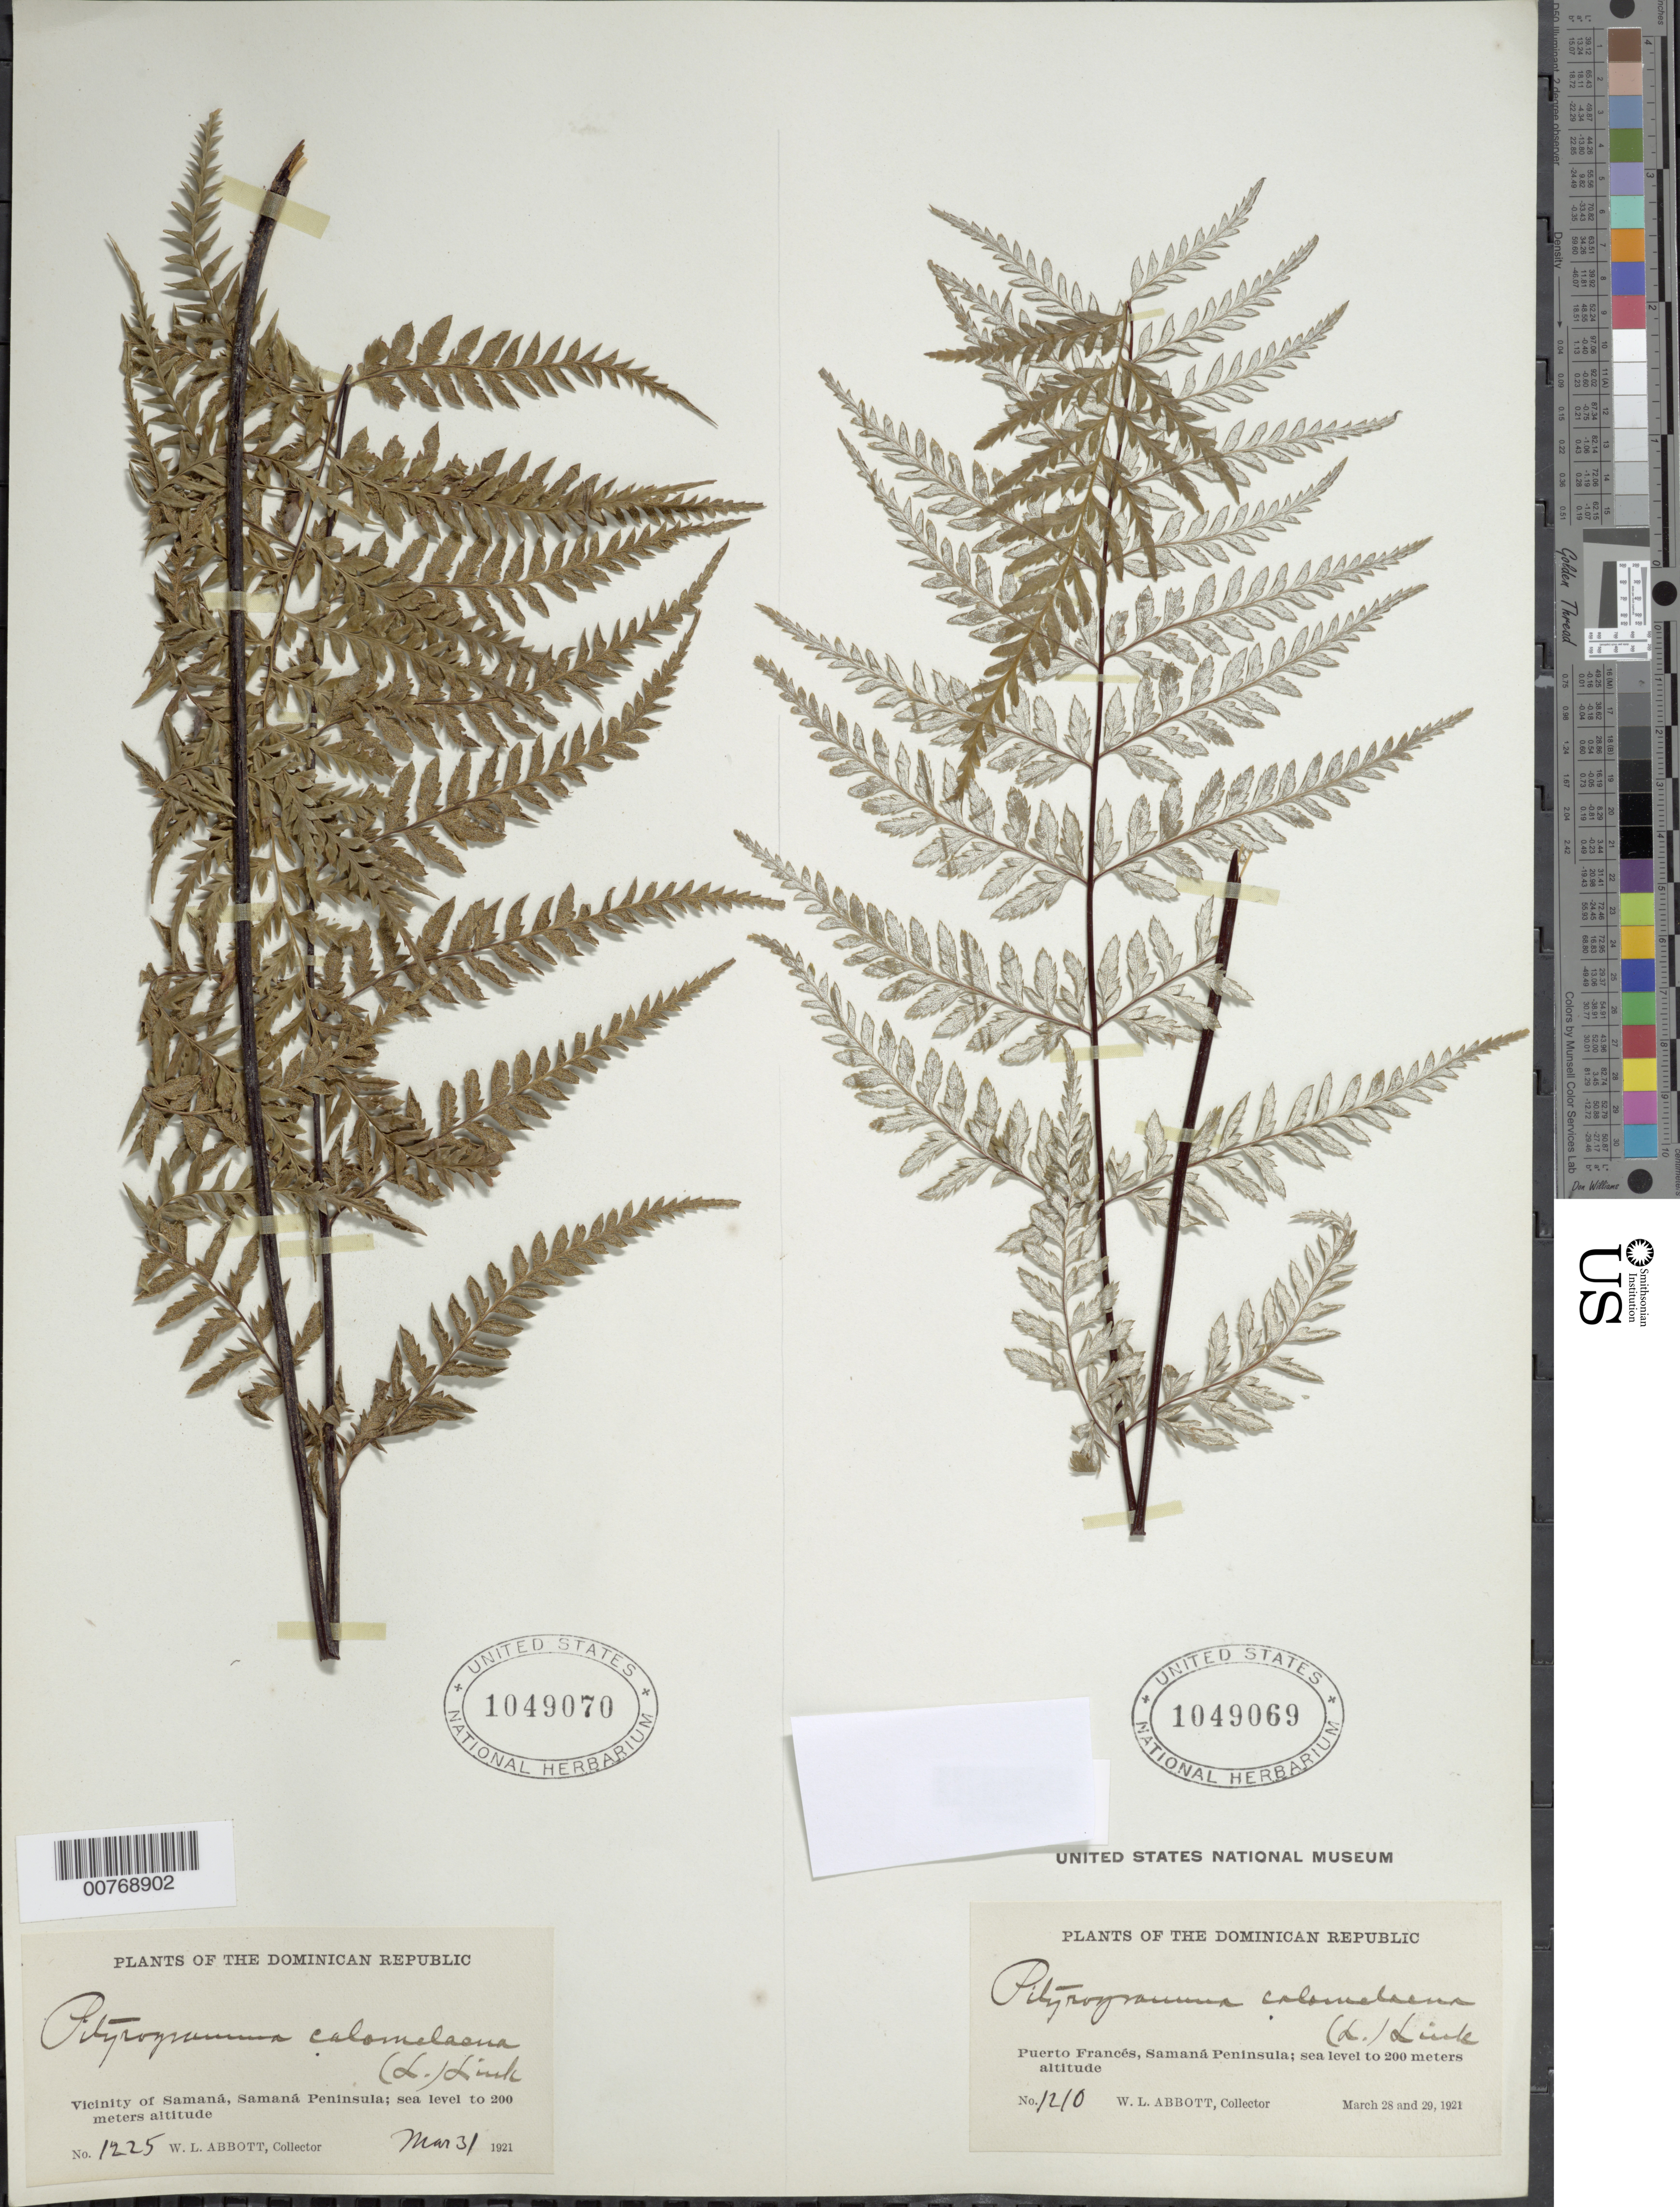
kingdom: Plantae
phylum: Tracheophyta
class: Polypodiopsida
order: Polypodiales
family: Pteridaceae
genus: Pityrogramma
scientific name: Pityrogramma calomelanos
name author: (L.) Link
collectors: W. L. Abbott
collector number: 1225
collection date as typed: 31 Mar 1910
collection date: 1910-03-31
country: Dominican Republic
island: Hispaniola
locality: Vicinity of Samaná, Samaná Peninsula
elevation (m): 0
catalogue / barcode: US 1049070